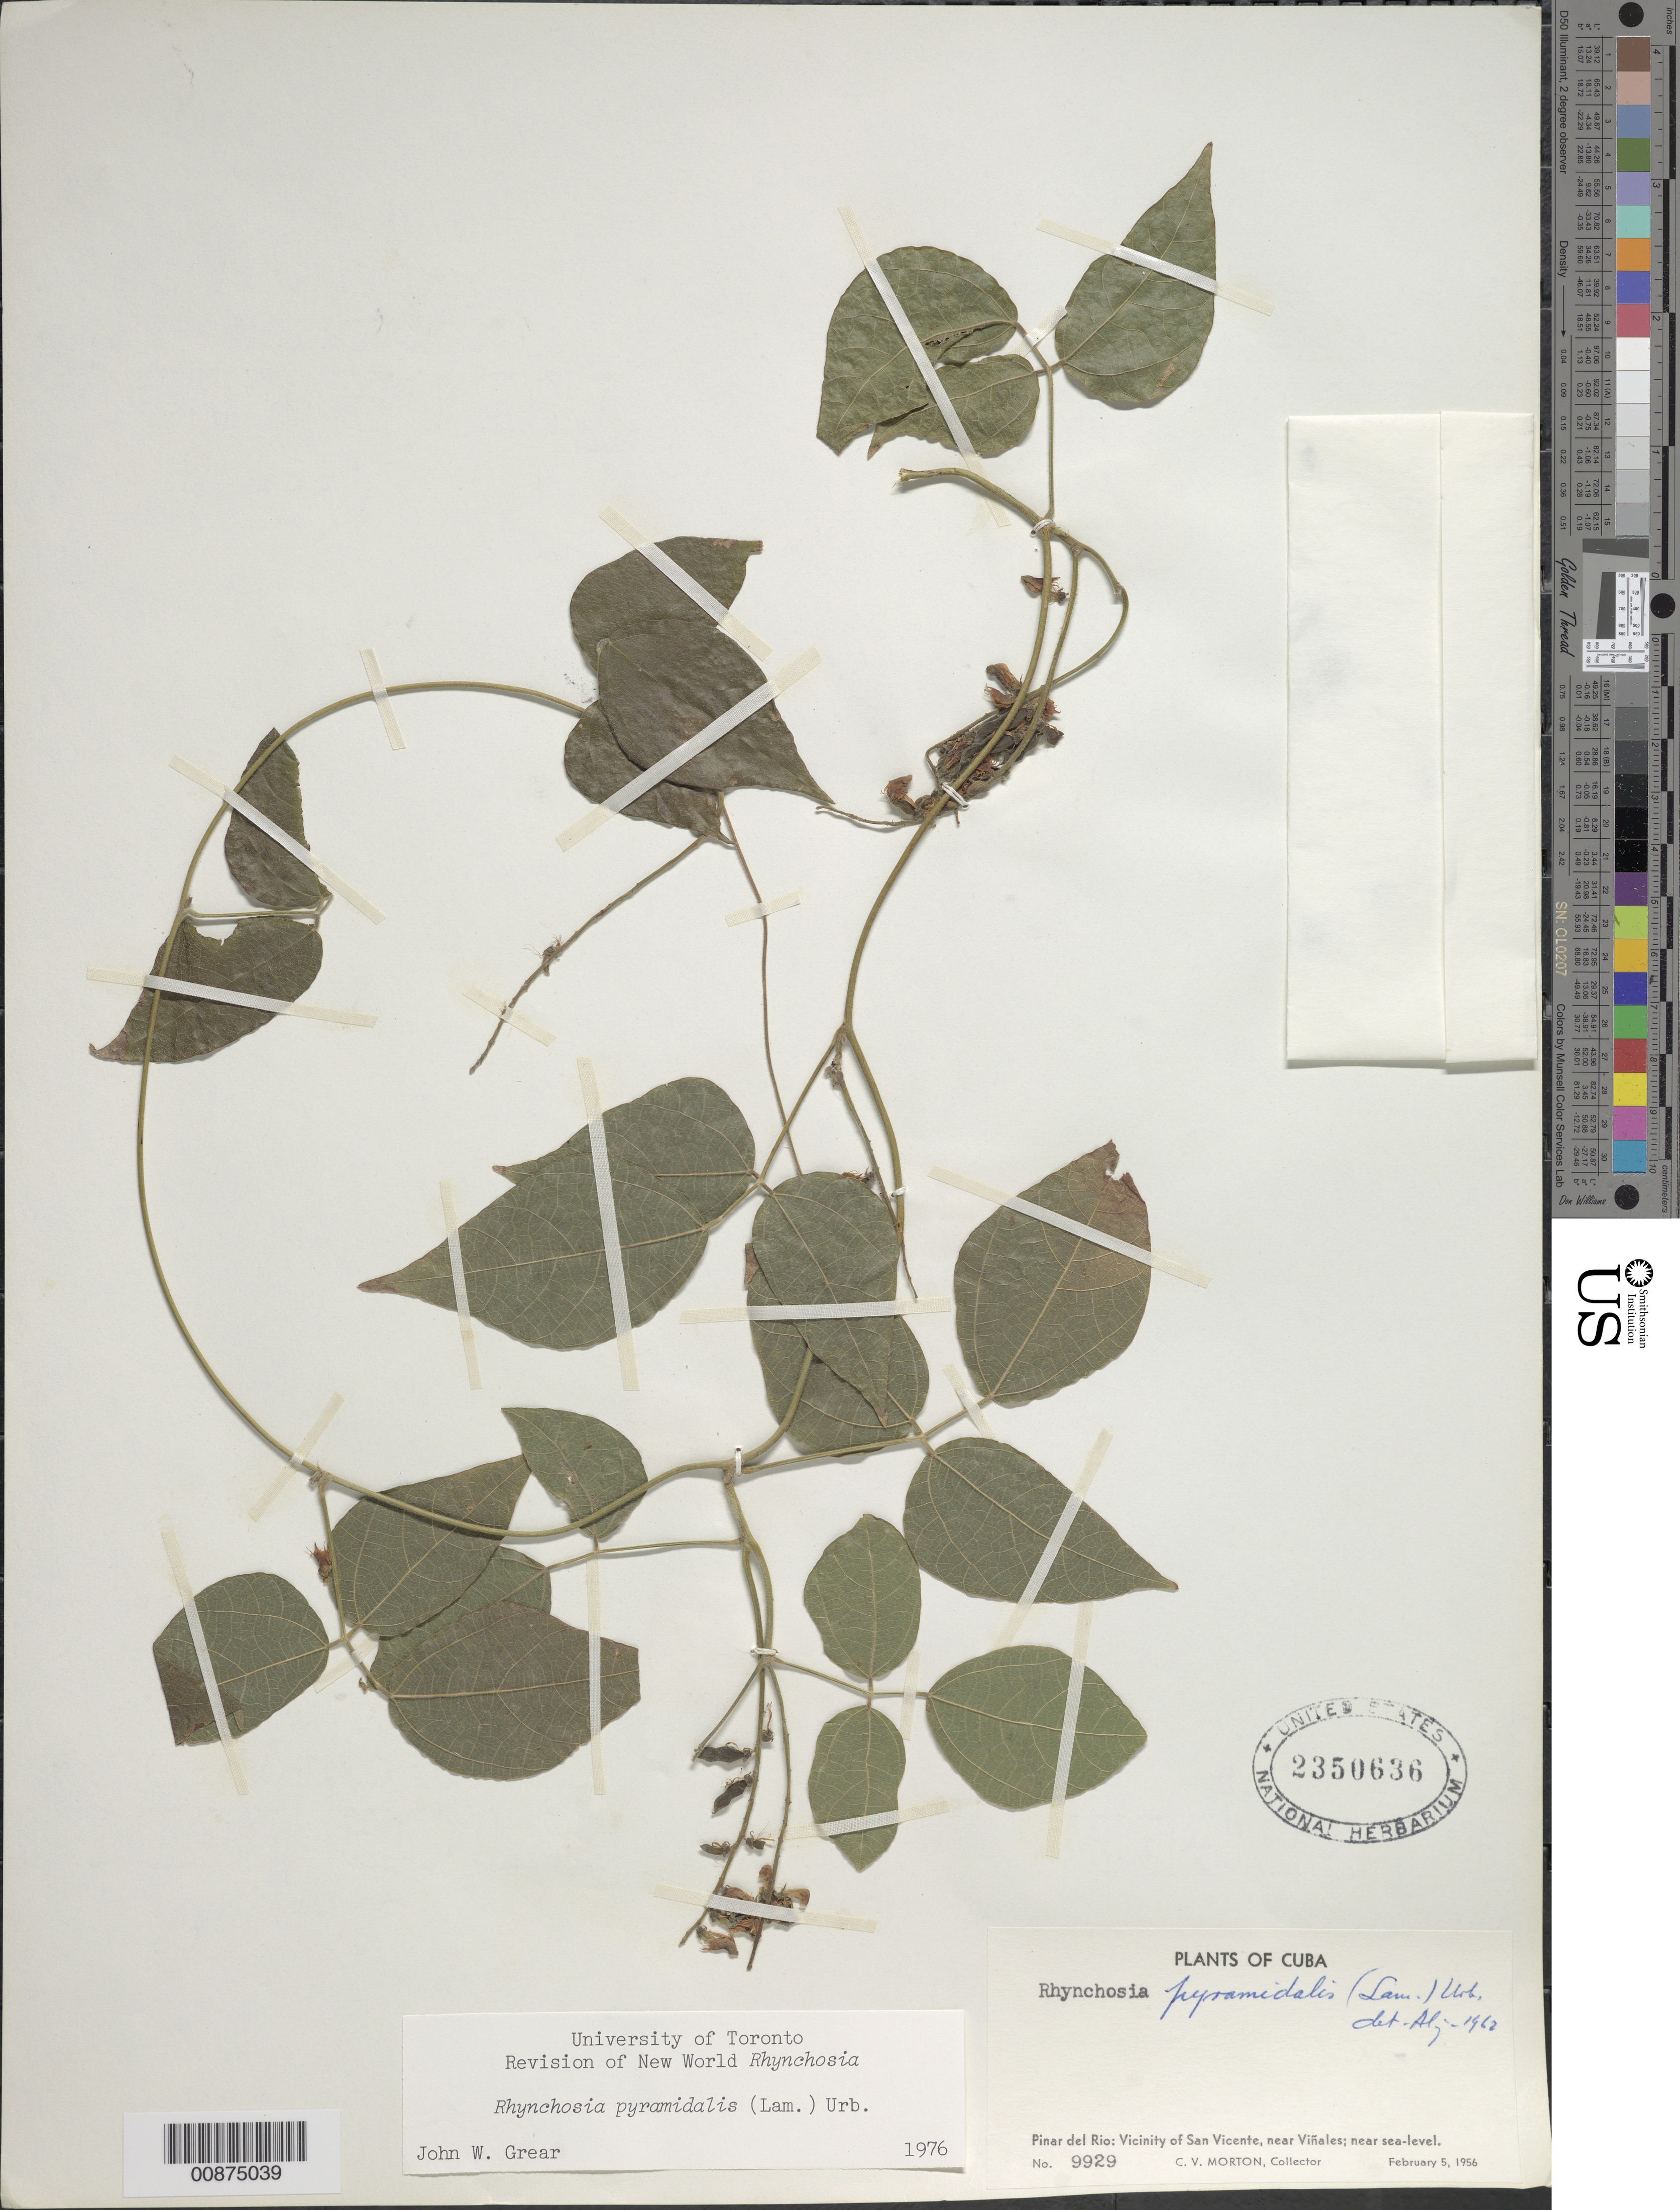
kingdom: Plantae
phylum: Tracheophyta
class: Magnoliopsida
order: Fabales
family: Fabaceae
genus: Rhynchosia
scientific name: Rhynchosia pyramidalis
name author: (Lam.) Urb.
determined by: Grear, J. W., Jr.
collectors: C. V. Morton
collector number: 9929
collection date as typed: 05 Feb 1956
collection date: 1956-02-05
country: Cuba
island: Cuba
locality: Pinar del Río: Vicinity of San Vicente, near Viñales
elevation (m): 0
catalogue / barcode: US 2350636